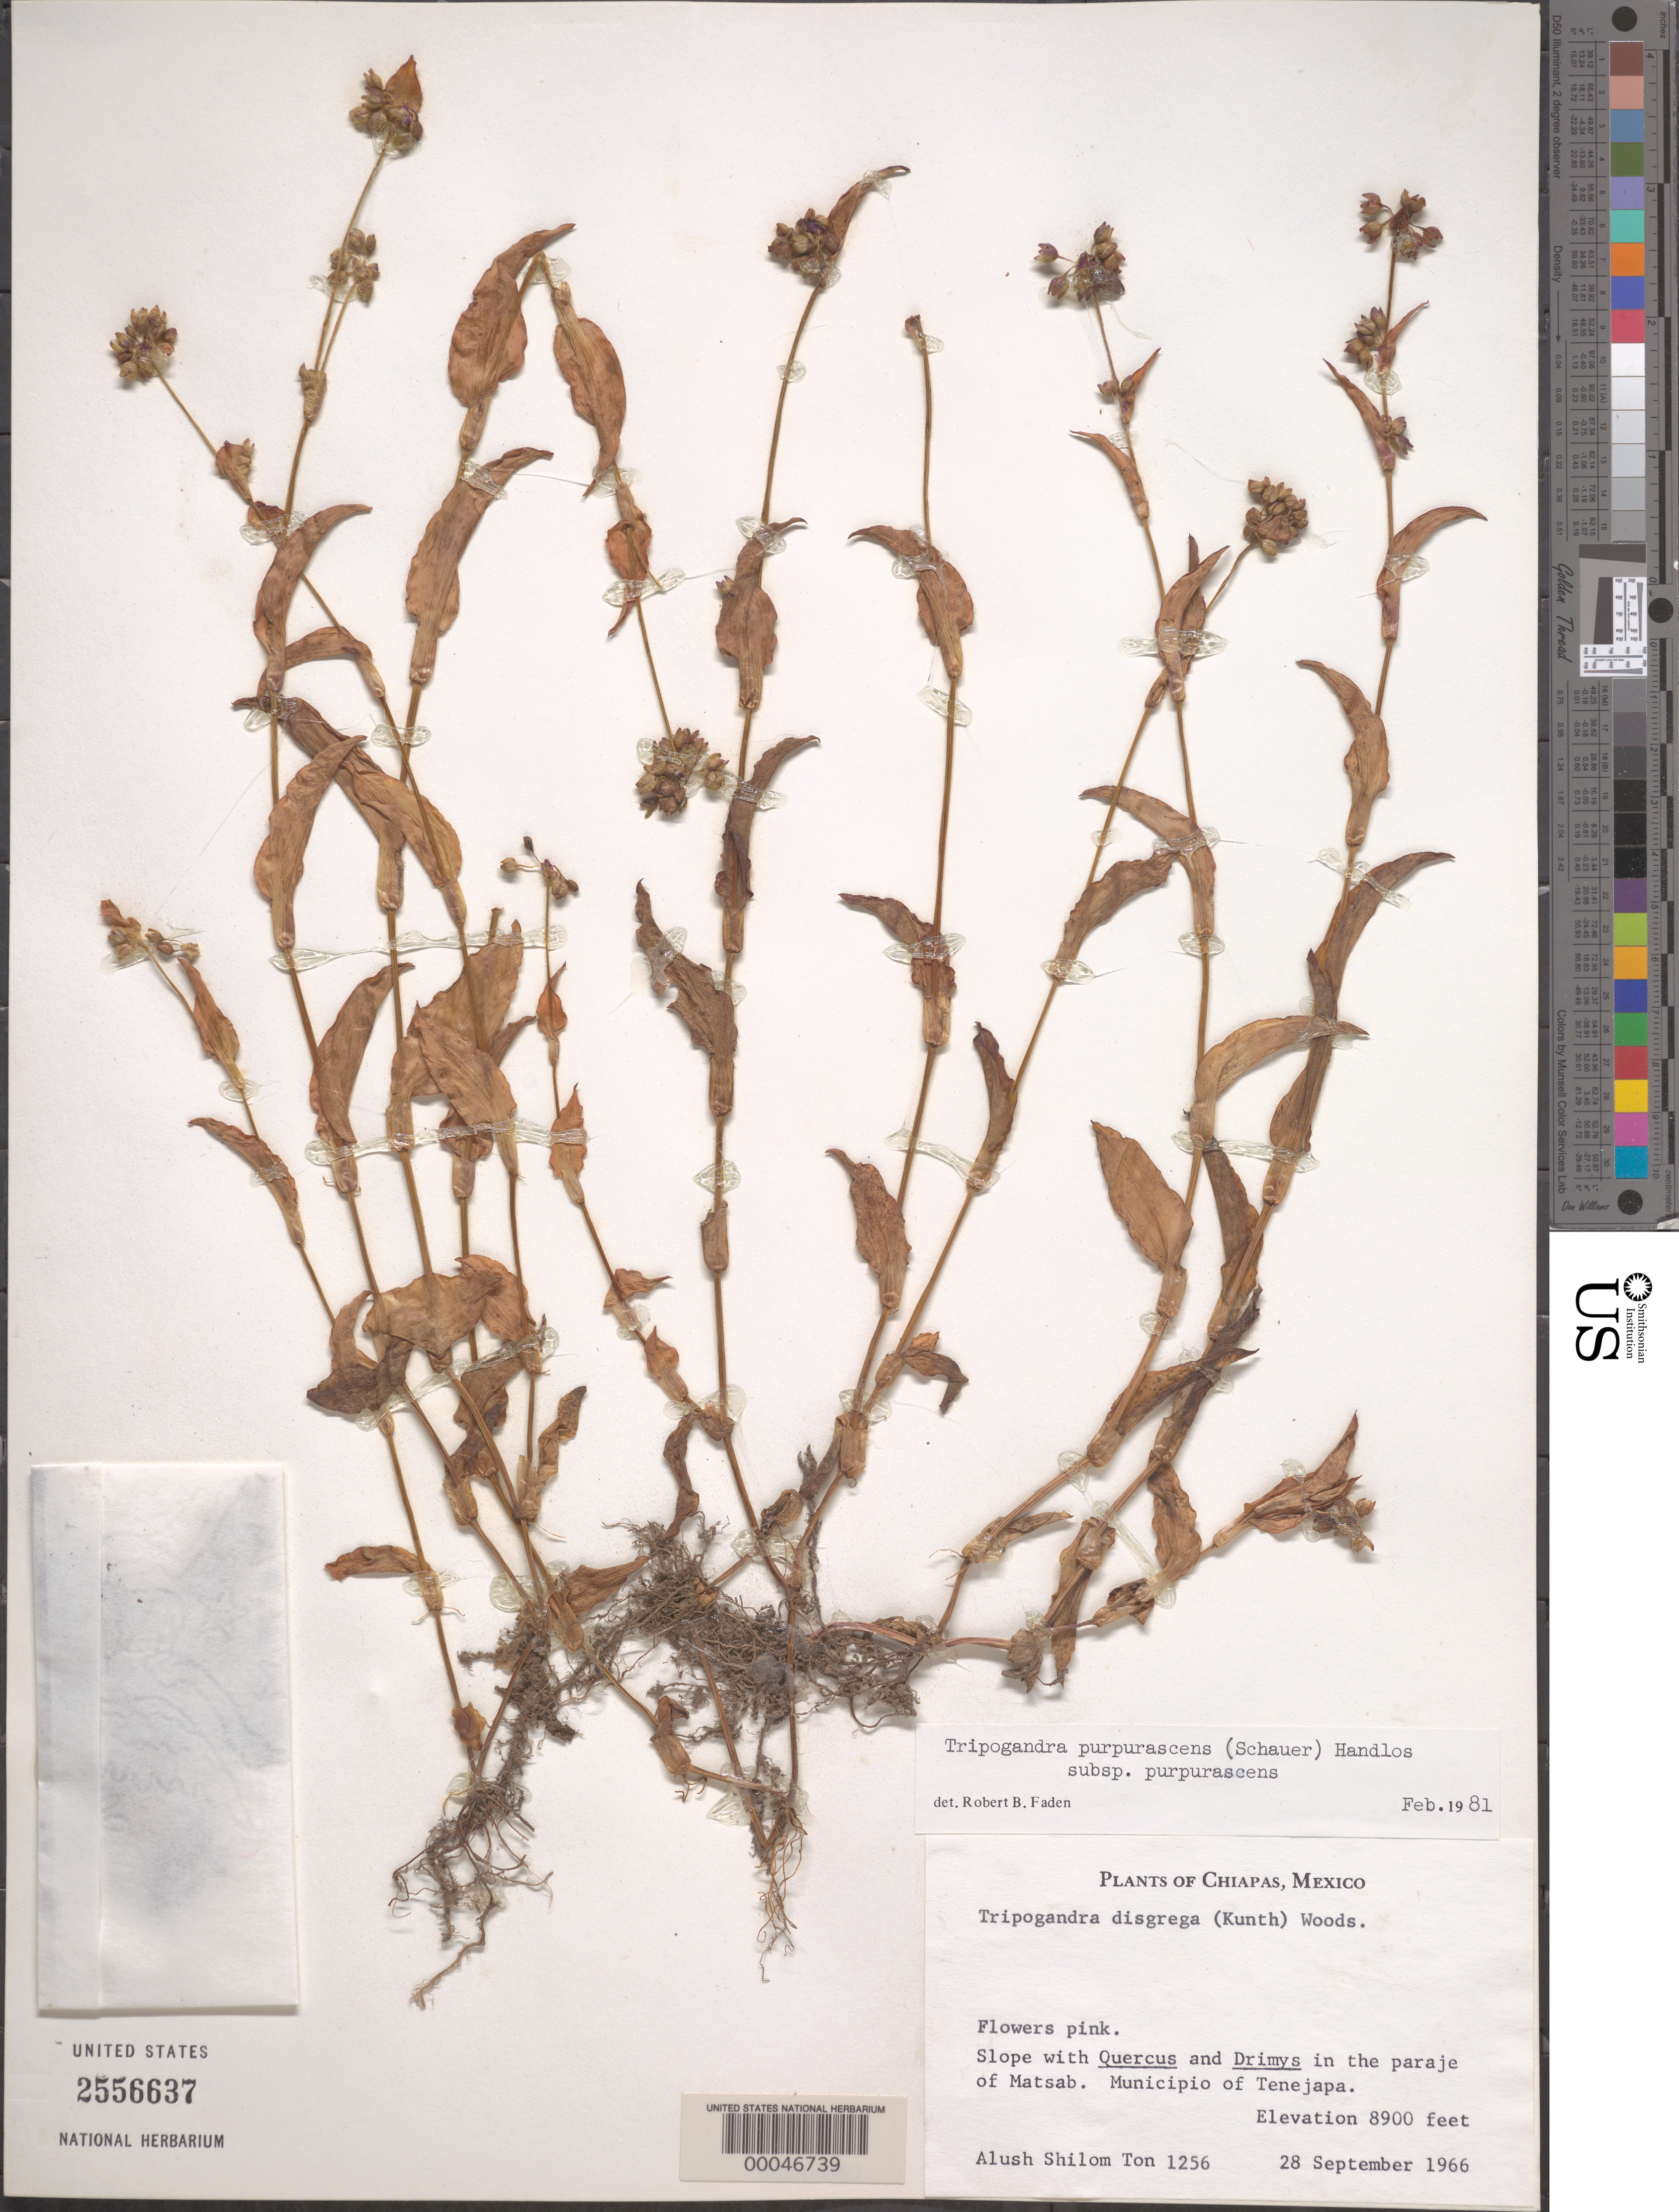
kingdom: Plantae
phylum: Tracheophyta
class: Liliopsida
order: Commelinales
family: Commelinaceae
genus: Tripogandra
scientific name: Tripogandra purpurascens subsp. purpurascens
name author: (S. Schauer) Handlos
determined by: Faden, Robert B., (US), Smithsonian Institution - National Museum of Natural History (UNITED STATES)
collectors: A. S. Ton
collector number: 1256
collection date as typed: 28 Sep 1966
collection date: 1966-09-28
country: Mexico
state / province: Chiapas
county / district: Tenejapa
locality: Matsab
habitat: Slope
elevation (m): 2715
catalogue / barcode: US 2556637